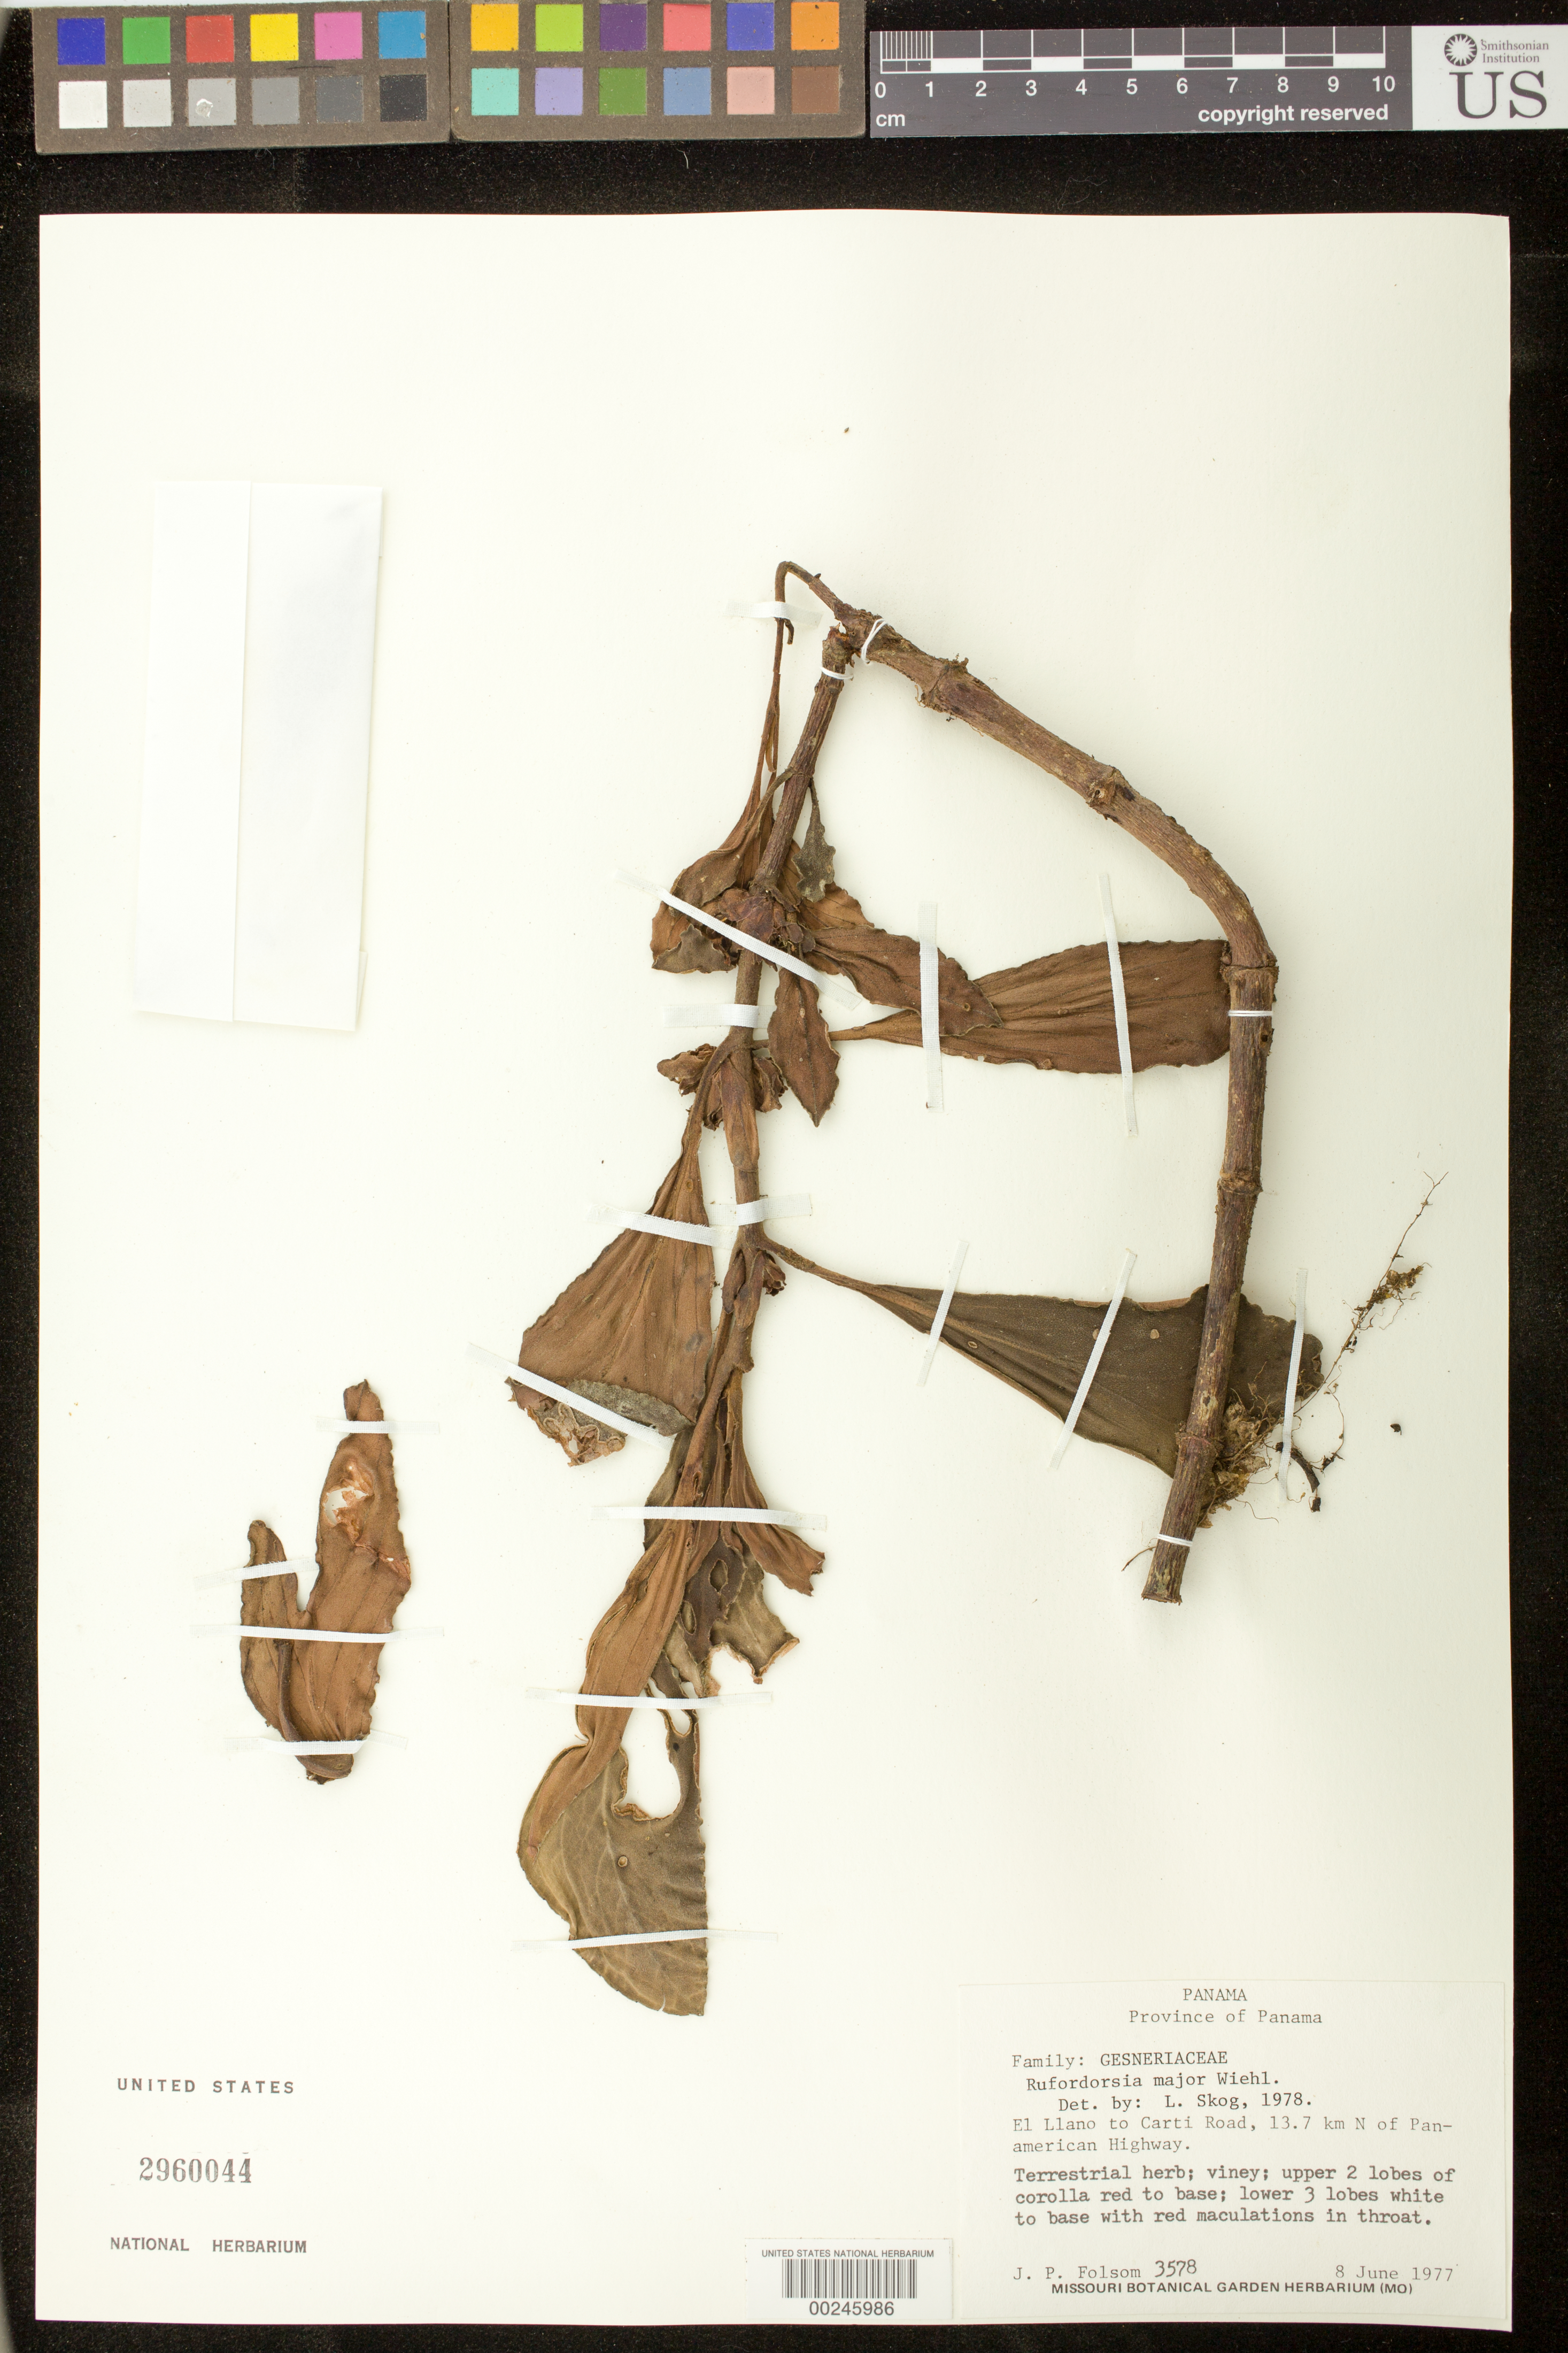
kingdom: Plantae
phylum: Tracheophyta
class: Magnoliopsida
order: Lamiales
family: Gesneriaceae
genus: Rufodorsia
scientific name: Rufodorsia major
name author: Wiehler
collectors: J. P. Folsom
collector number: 3578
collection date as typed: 08 Jun 1977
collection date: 1977-06-08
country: Panama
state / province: Panamá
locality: El Llano to Carti road, 13.7 km N of Panamerican highway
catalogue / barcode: US 2960044